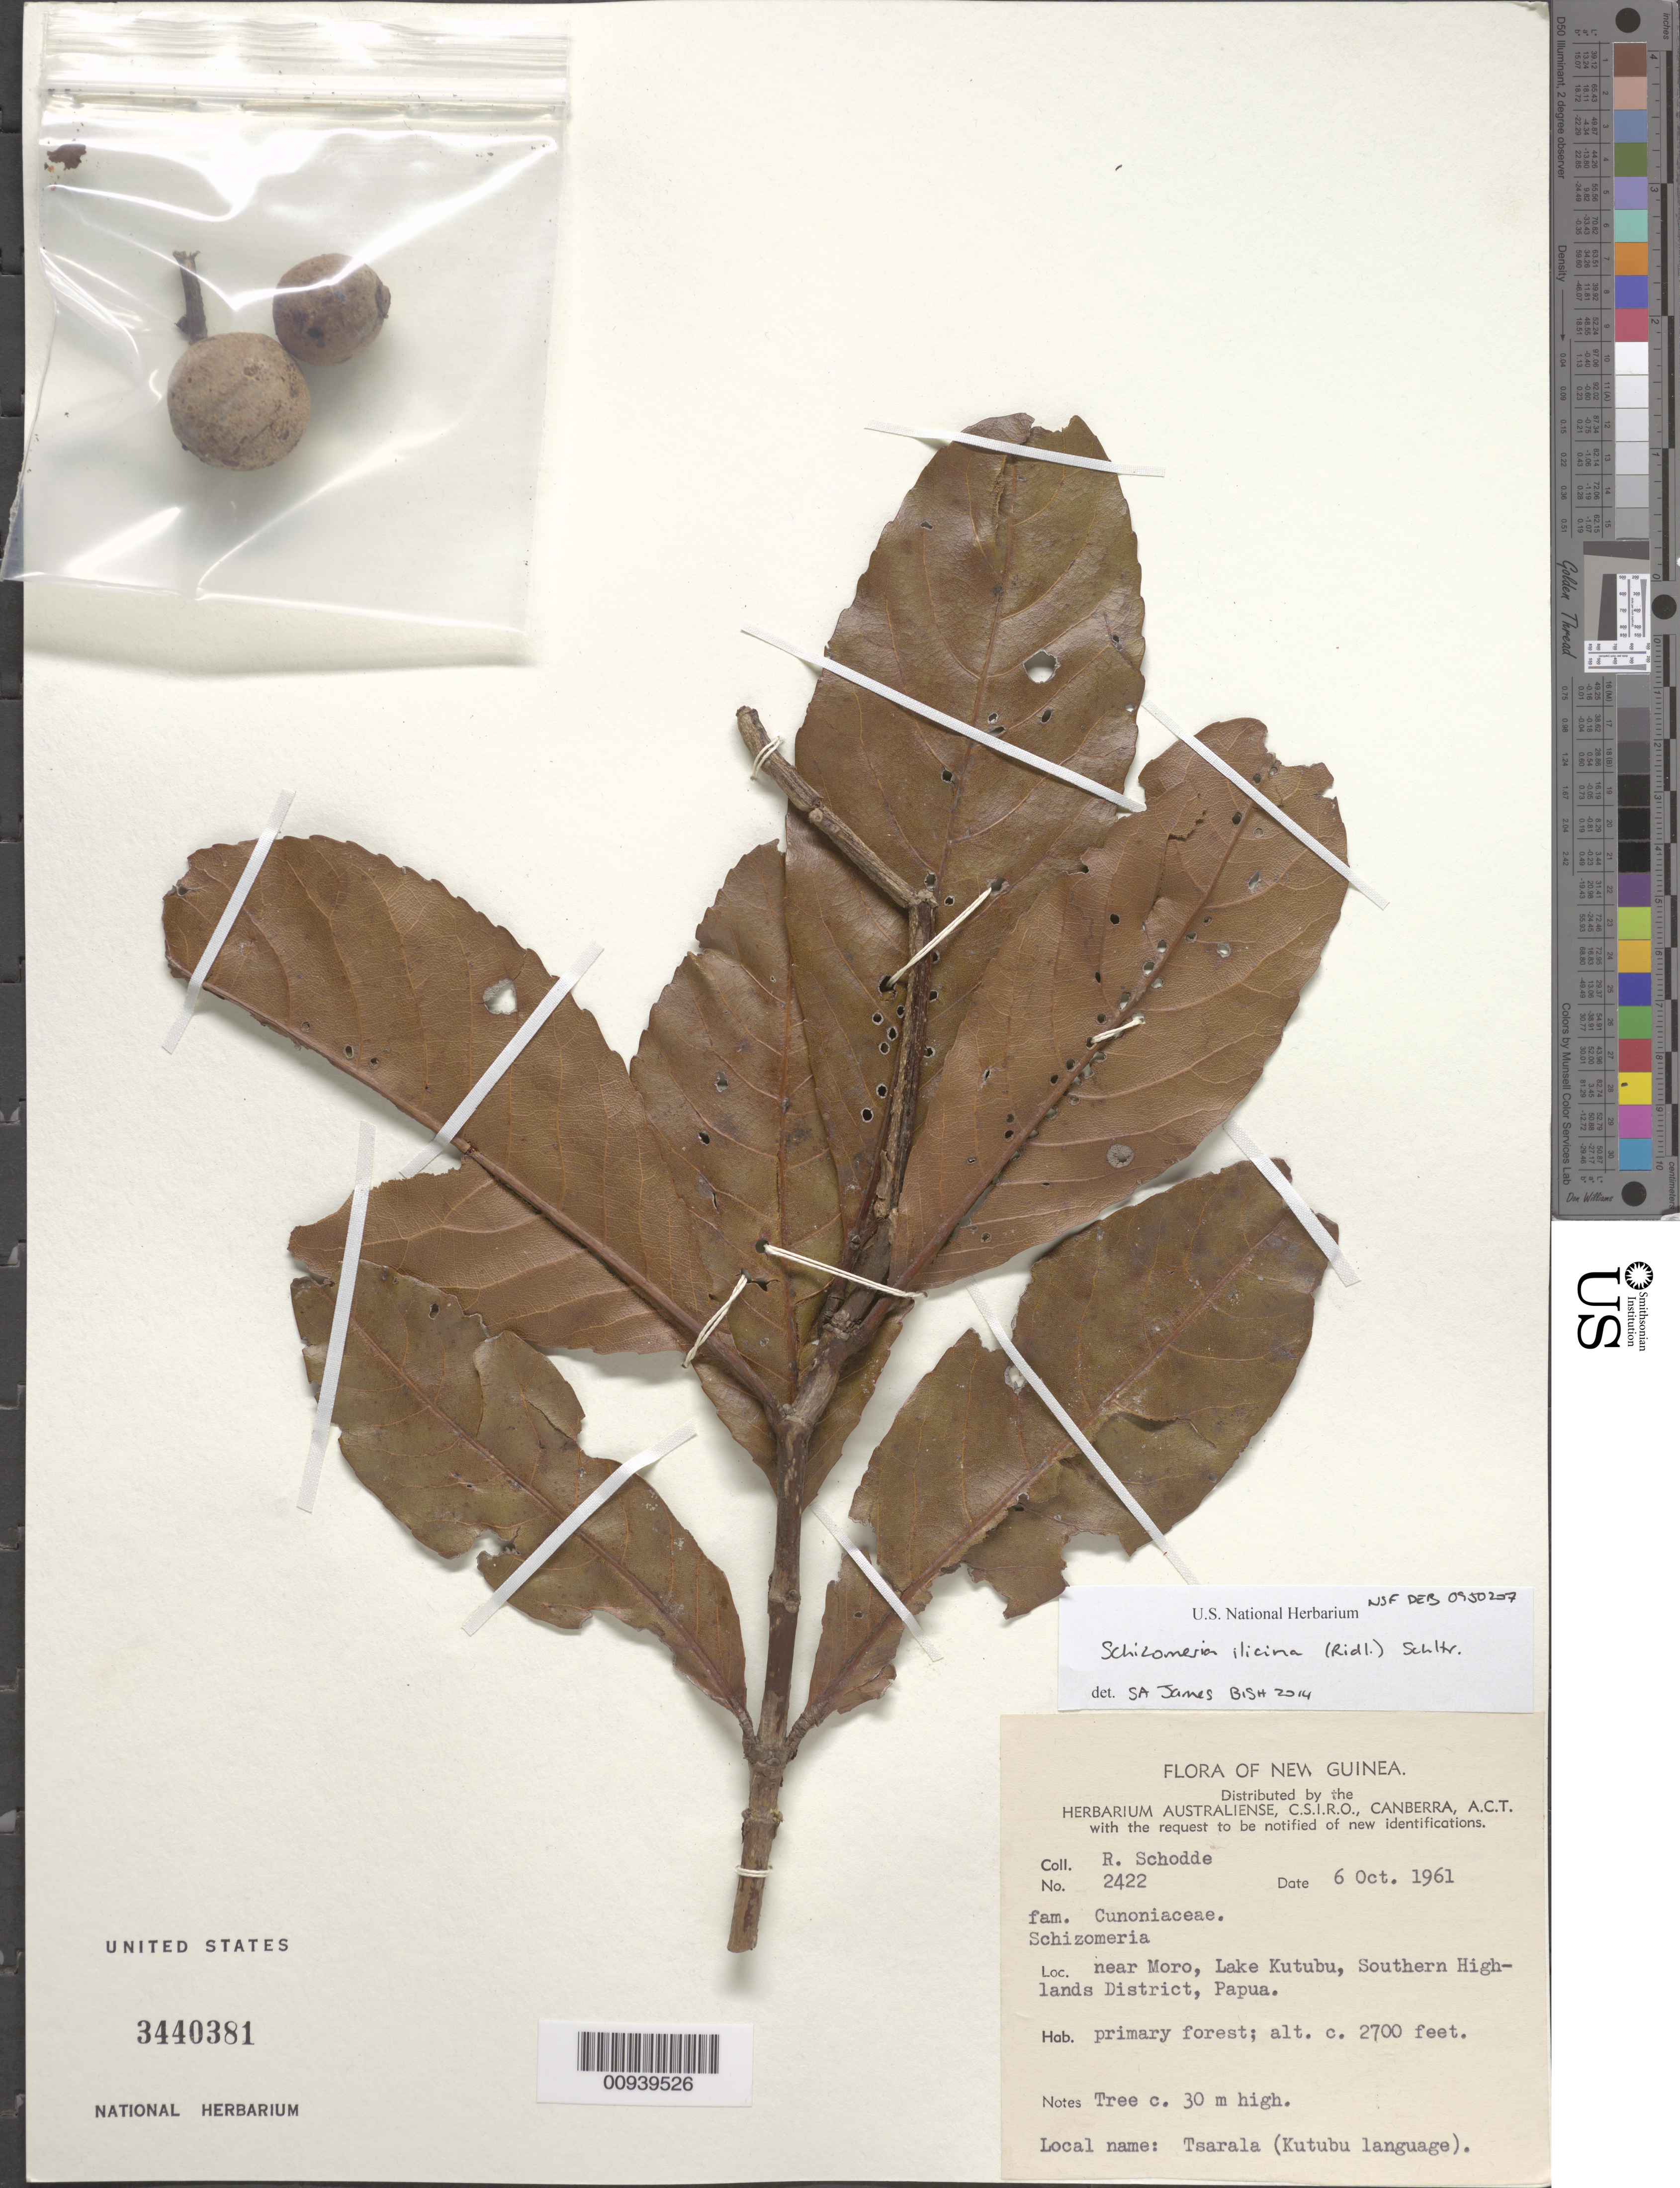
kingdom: Plantae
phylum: Tracheophyta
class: Magnoliopsida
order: Oxalidales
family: Cunoniaceae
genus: Schizomeria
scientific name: Schizomeria sp.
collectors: R. Schodde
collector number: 2422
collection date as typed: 06 Oct 1961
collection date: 1961-10-06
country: Papua New Guinea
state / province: Southern Highlands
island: New Guinea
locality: near Moro, Lake Kutubu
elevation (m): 823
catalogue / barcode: US 3440381